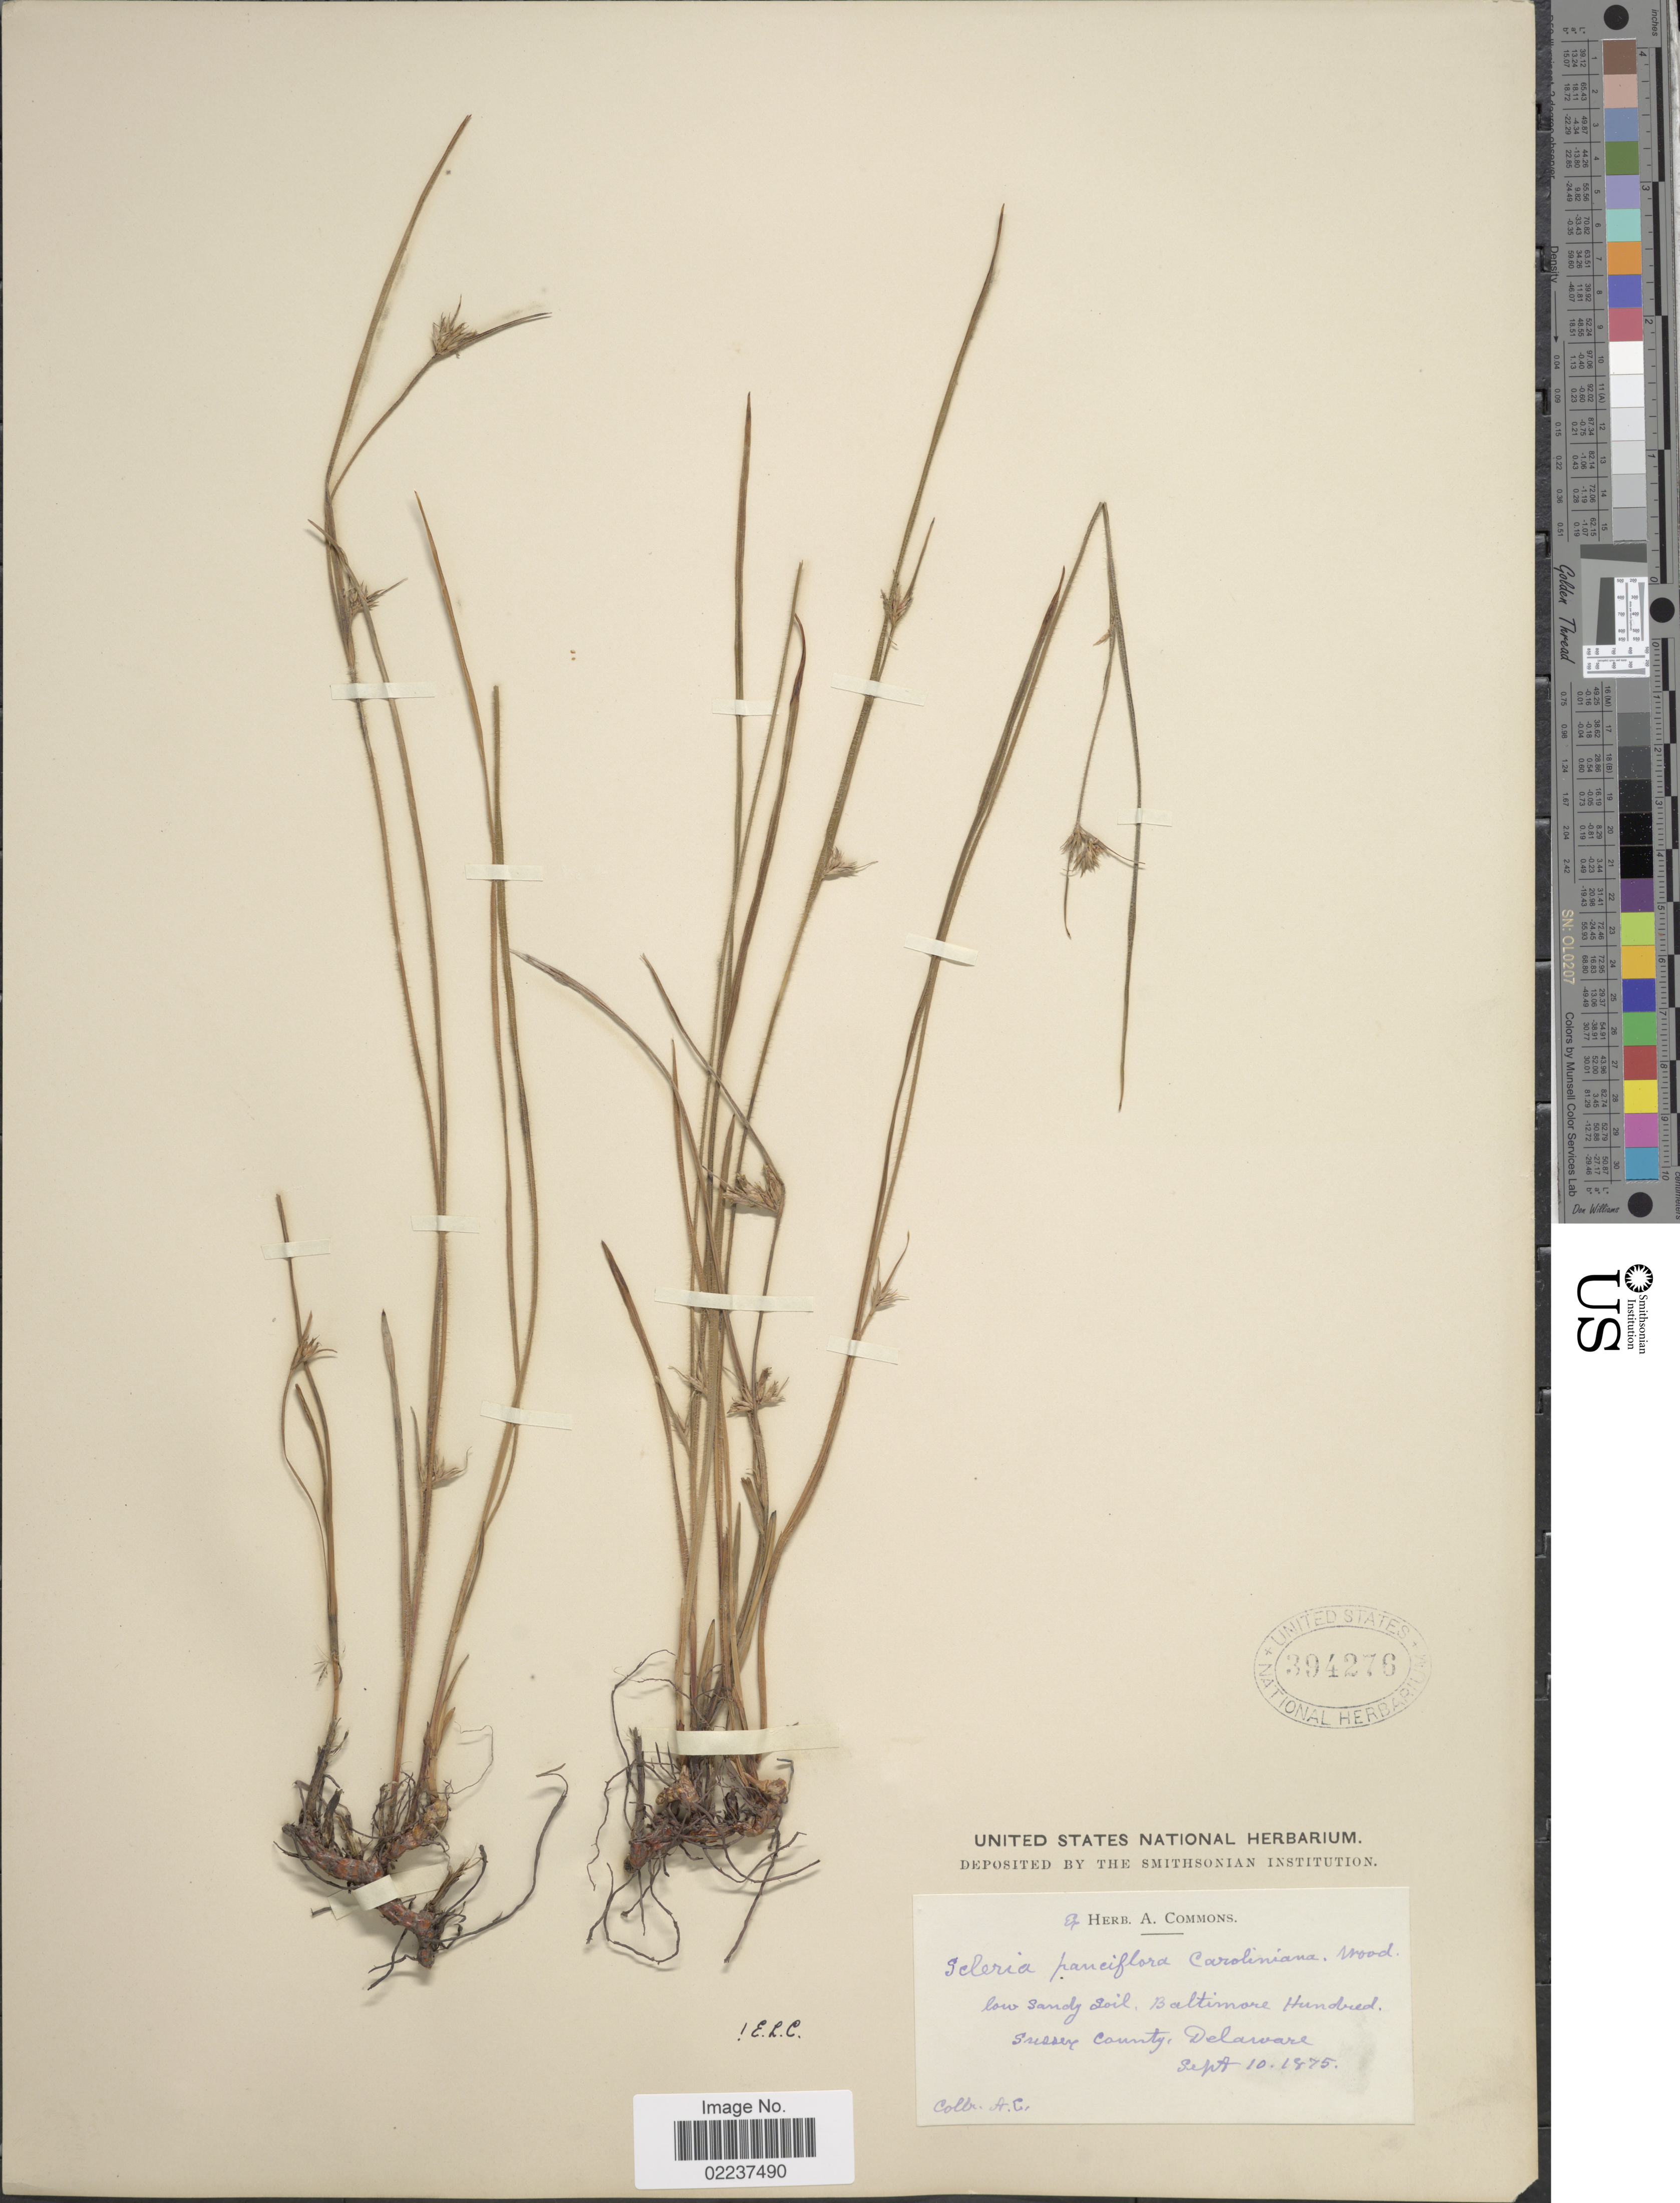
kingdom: Plantae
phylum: Tracheophyta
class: Liliopsida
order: Poales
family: Cyperaceae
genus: Scleria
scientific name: Scleria pauciflora var. caroliniana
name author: (Willd.) Alph. Wood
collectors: A. Commons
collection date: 1875-09-10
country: United States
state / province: Delaware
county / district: Sussex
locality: Baltimore Hundred. Sussex County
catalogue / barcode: US 394276